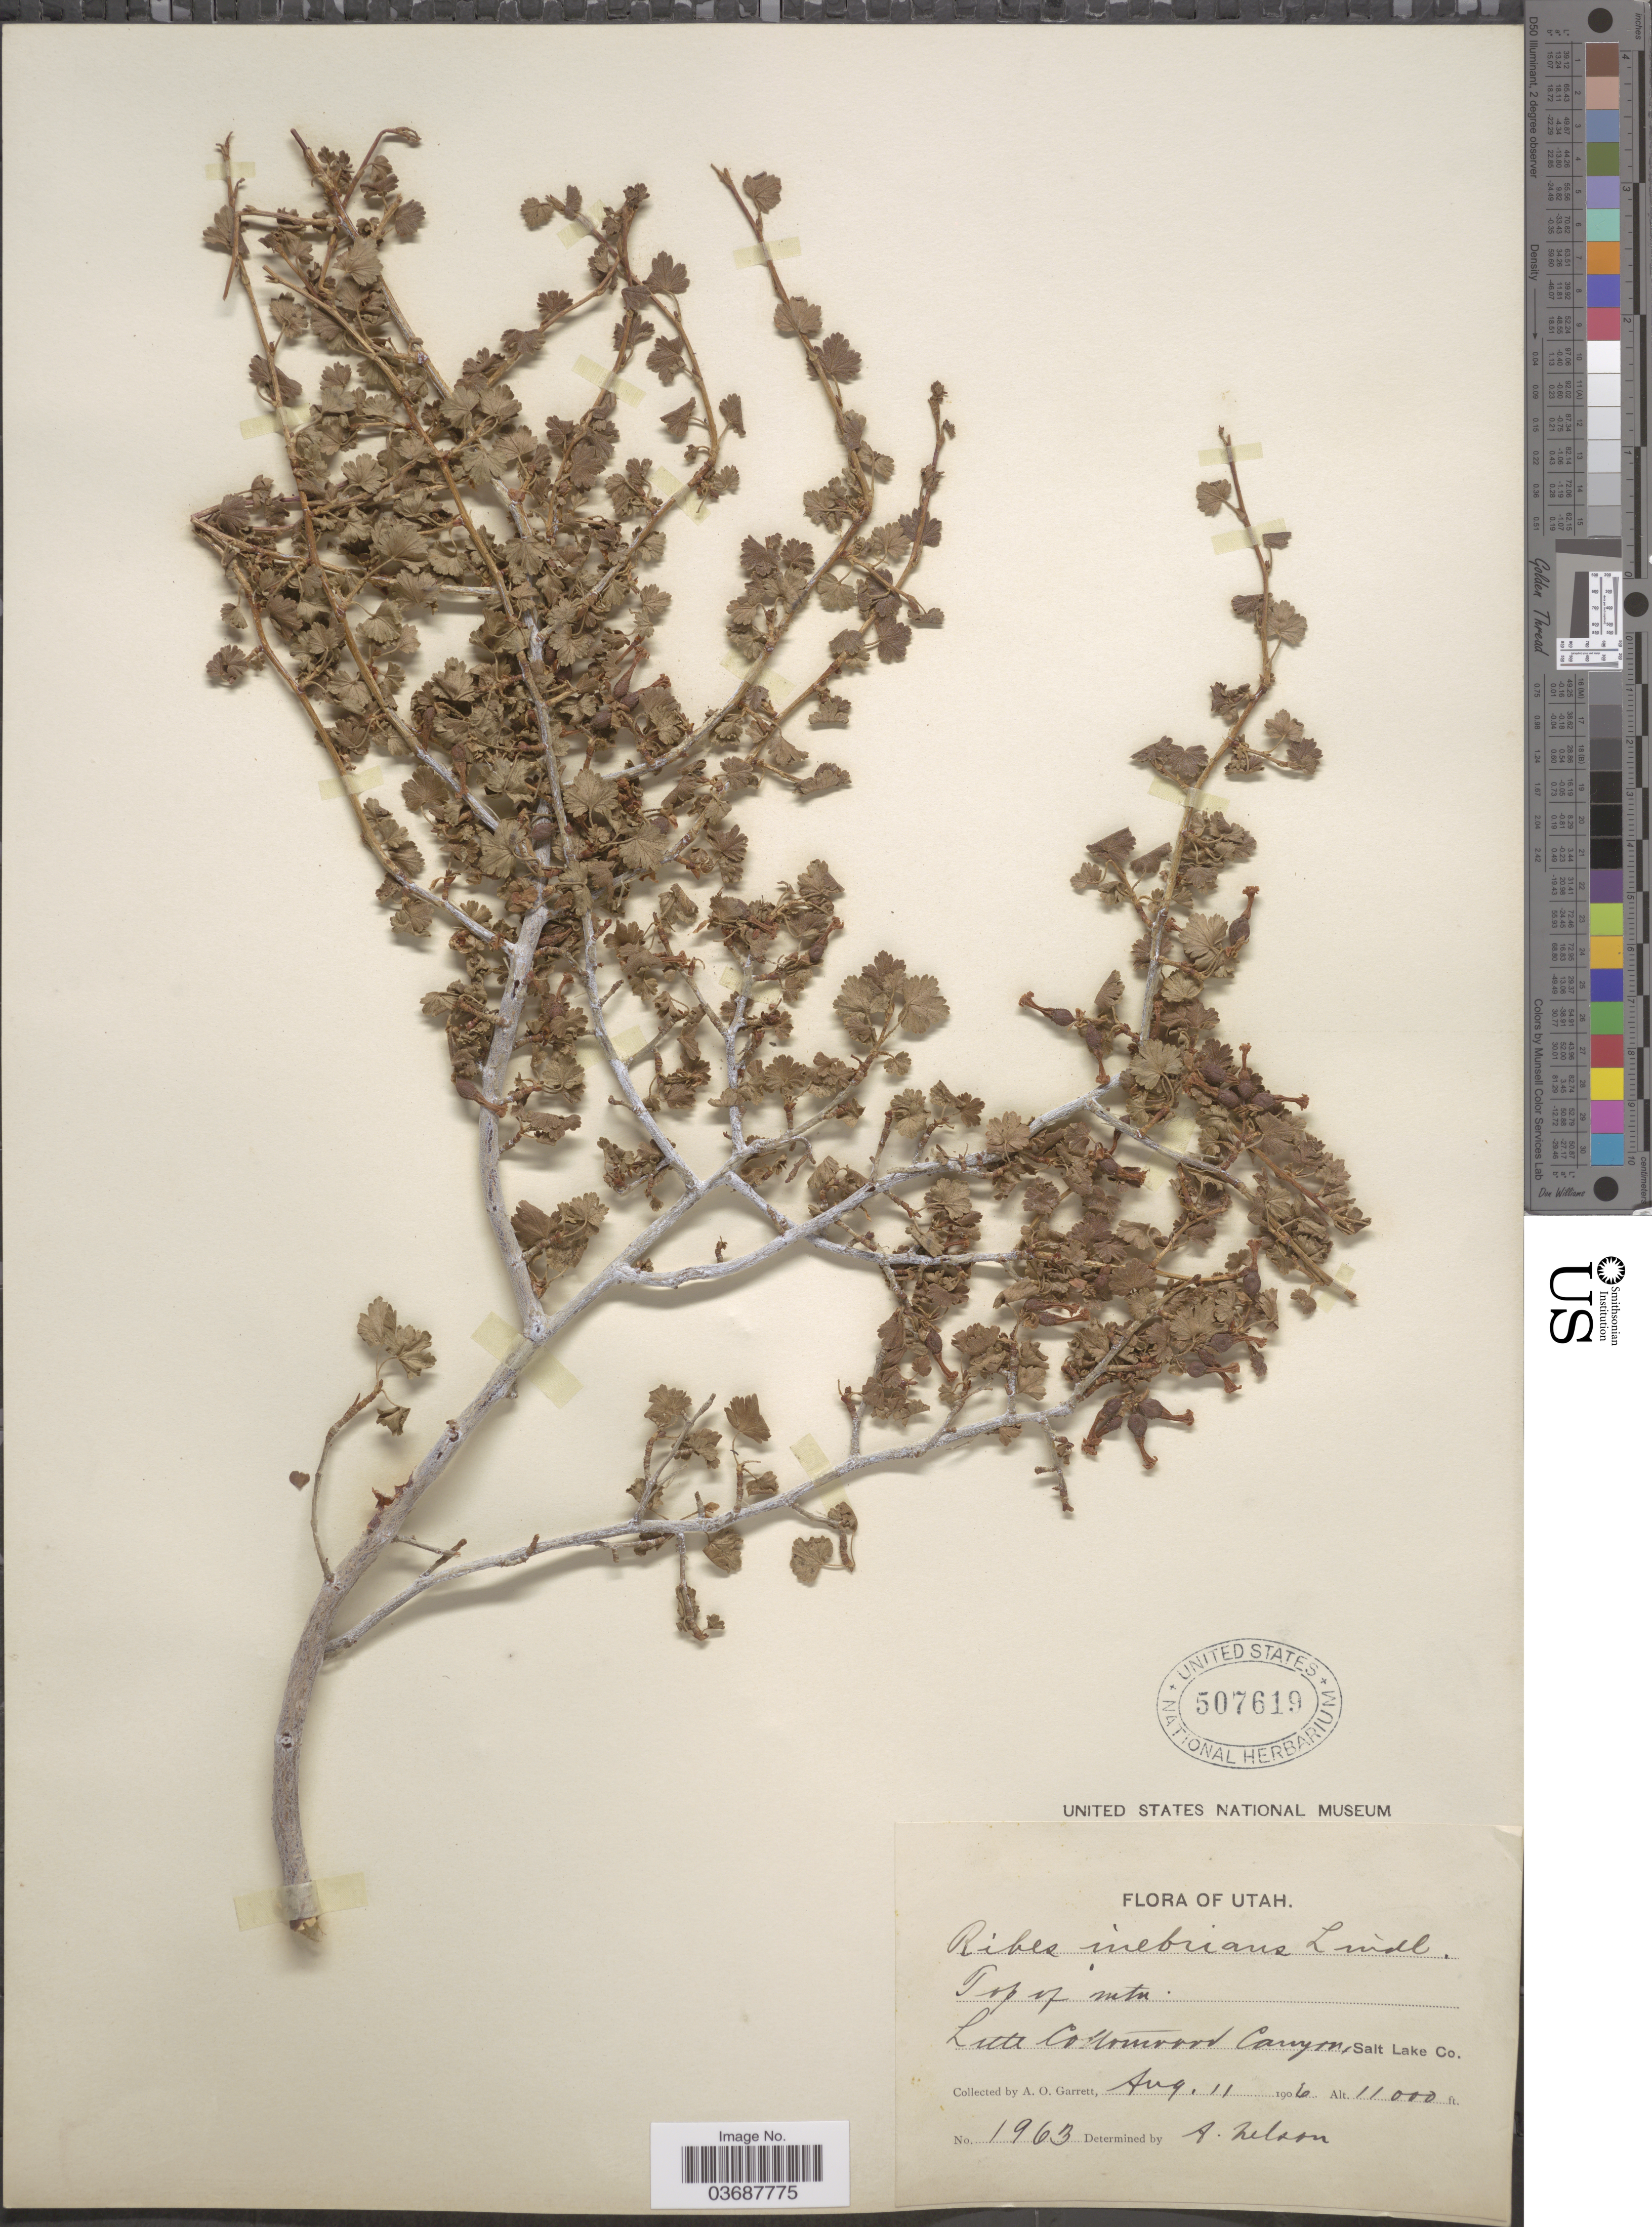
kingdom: Plantae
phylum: Tracheophyta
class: Magnoliopsida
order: Saxifragales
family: Grossulariaceae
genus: Ribes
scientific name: Ribes inebrians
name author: Lindl.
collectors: A. O. Garrett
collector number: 1963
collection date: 1906-08-11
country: United States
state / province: Utah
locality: Top of mtn. Little Cottonwood Canyon.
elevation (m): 3353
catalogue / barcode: US 507619